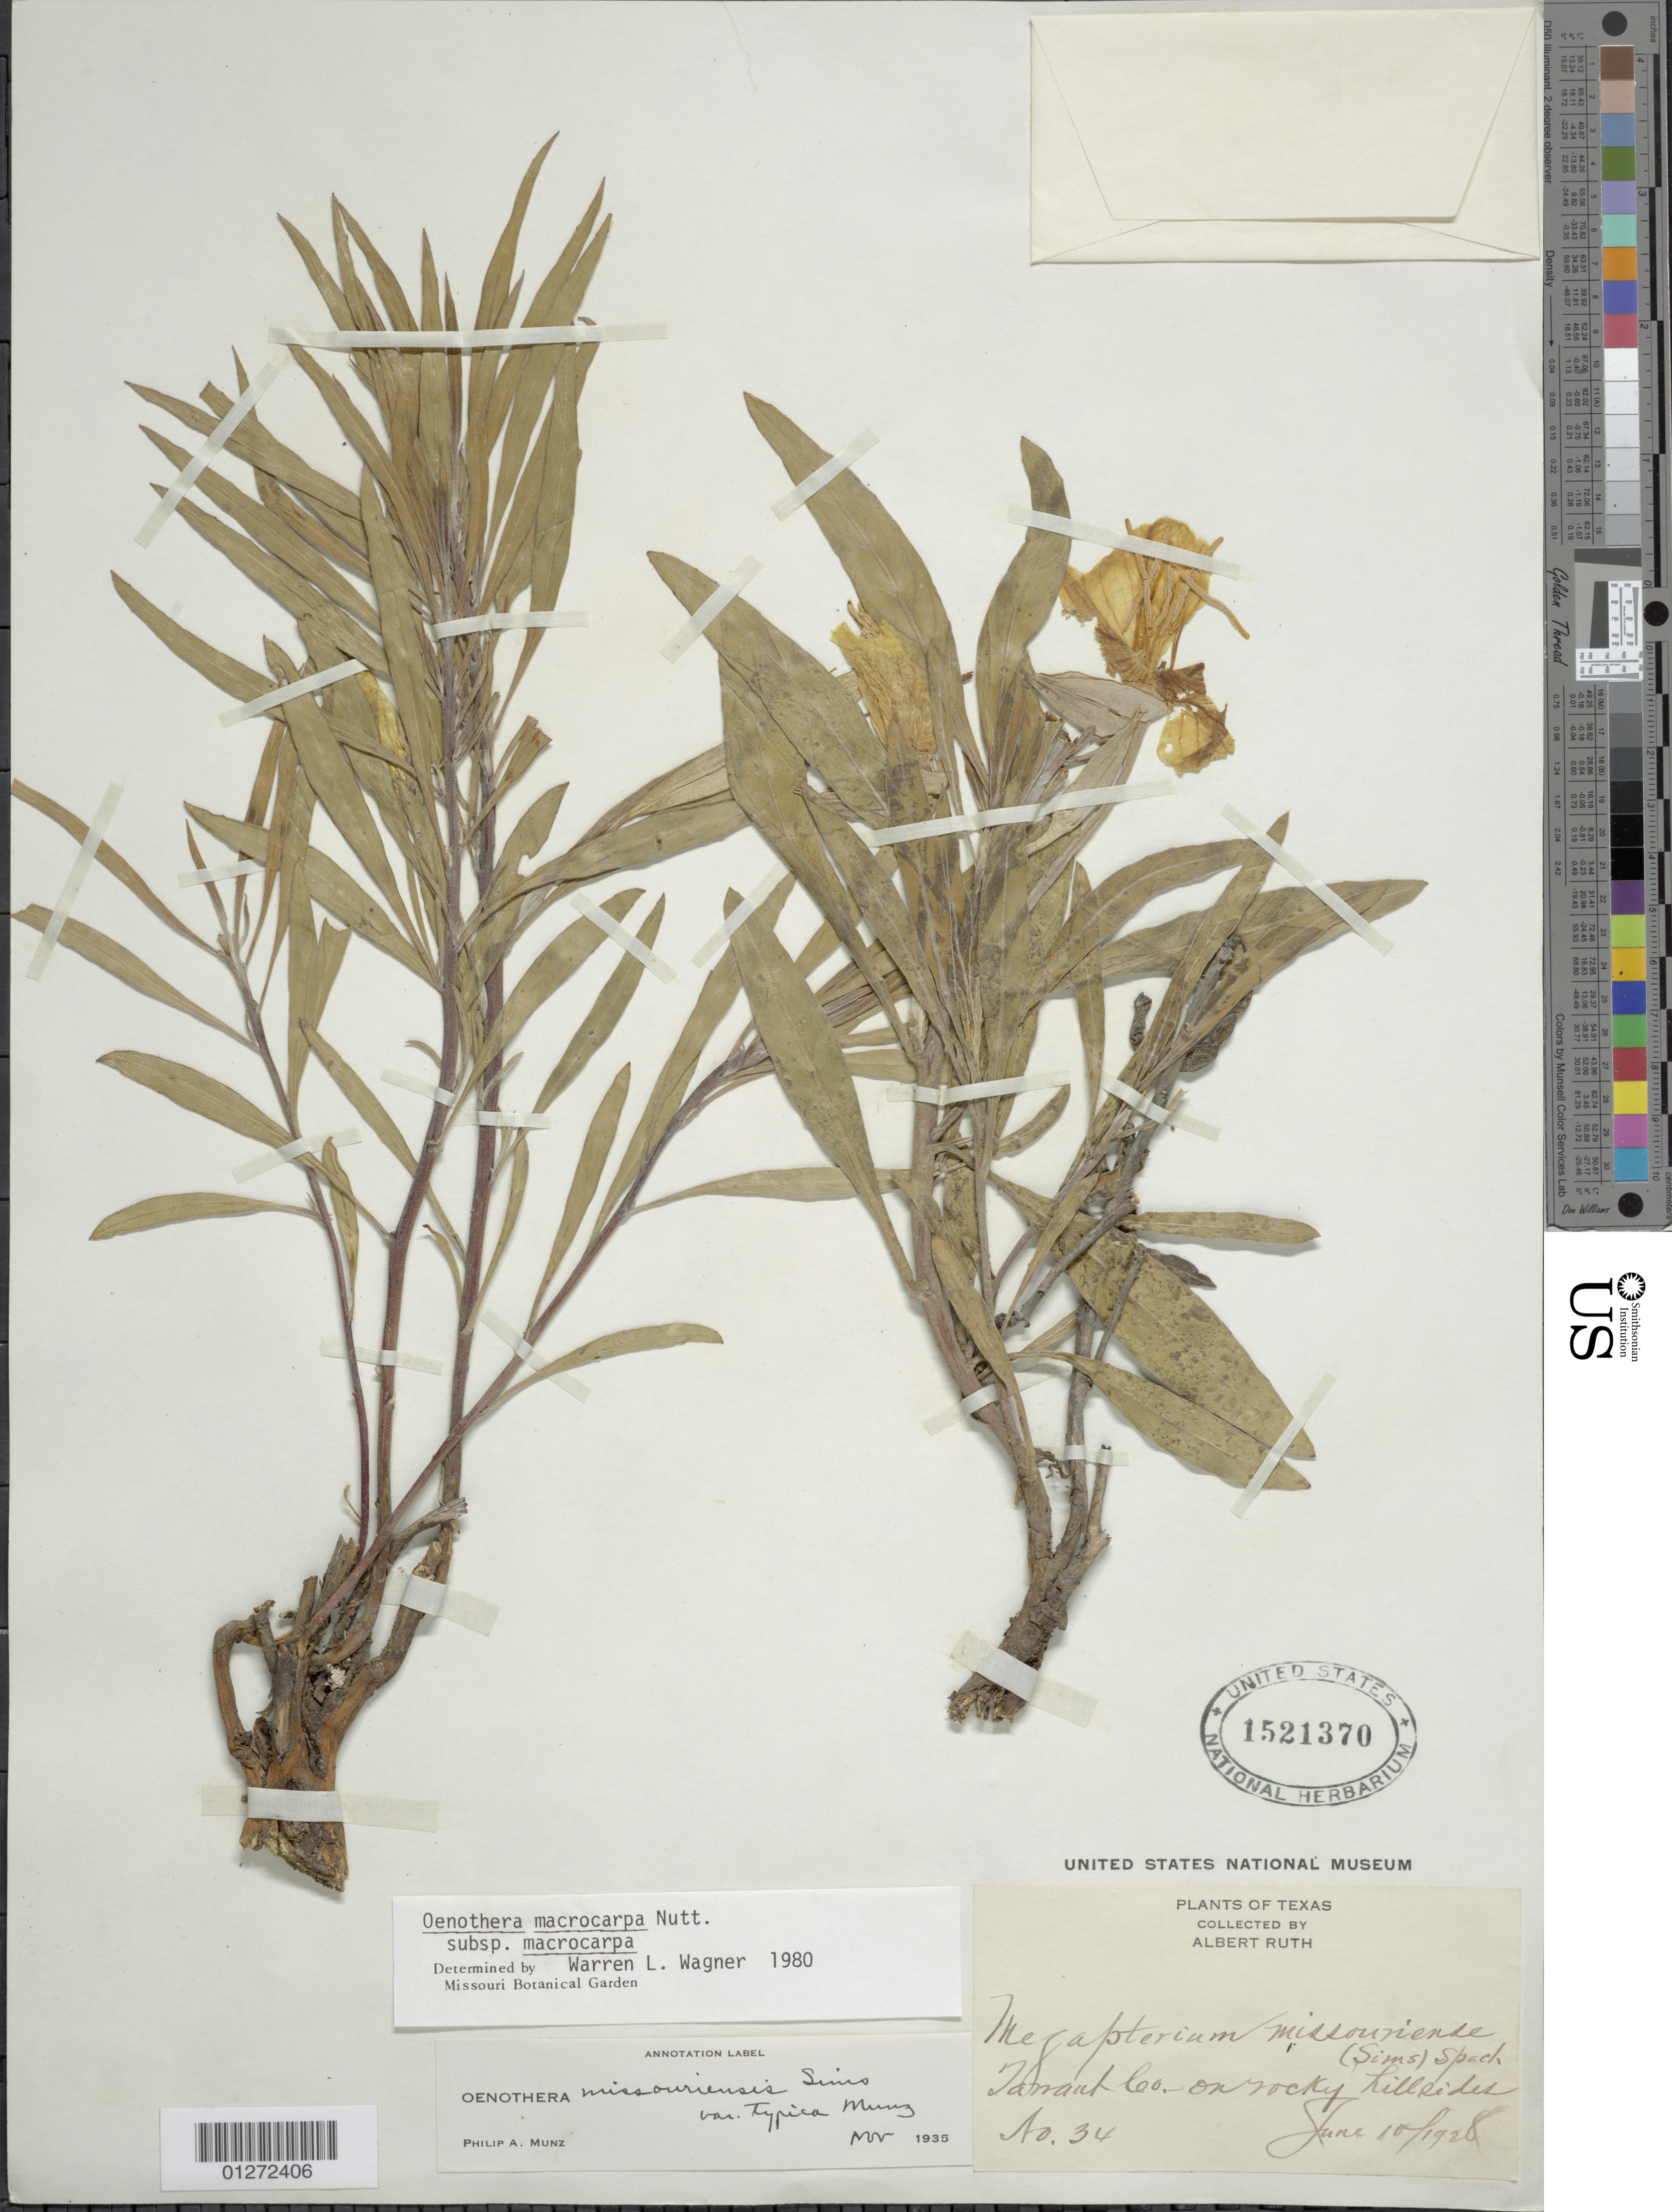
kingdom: Plantae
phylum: Tracheophyta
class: Magnoliopsida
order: Myrtales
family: Onagraceae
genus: Oenothera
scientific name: Oenothera macrocarpa subsp. macrocarpa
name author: Nutt.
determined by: Wagner, W. L., (BOT), Smithsonian Institution - National Museum of Natural History (UNITED STATES)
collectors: A. Ruth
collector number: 34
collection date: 1928-06-10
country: United States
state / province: Texas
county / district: Tarrant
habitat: Rocky hillsides.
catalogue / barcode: US 1521370